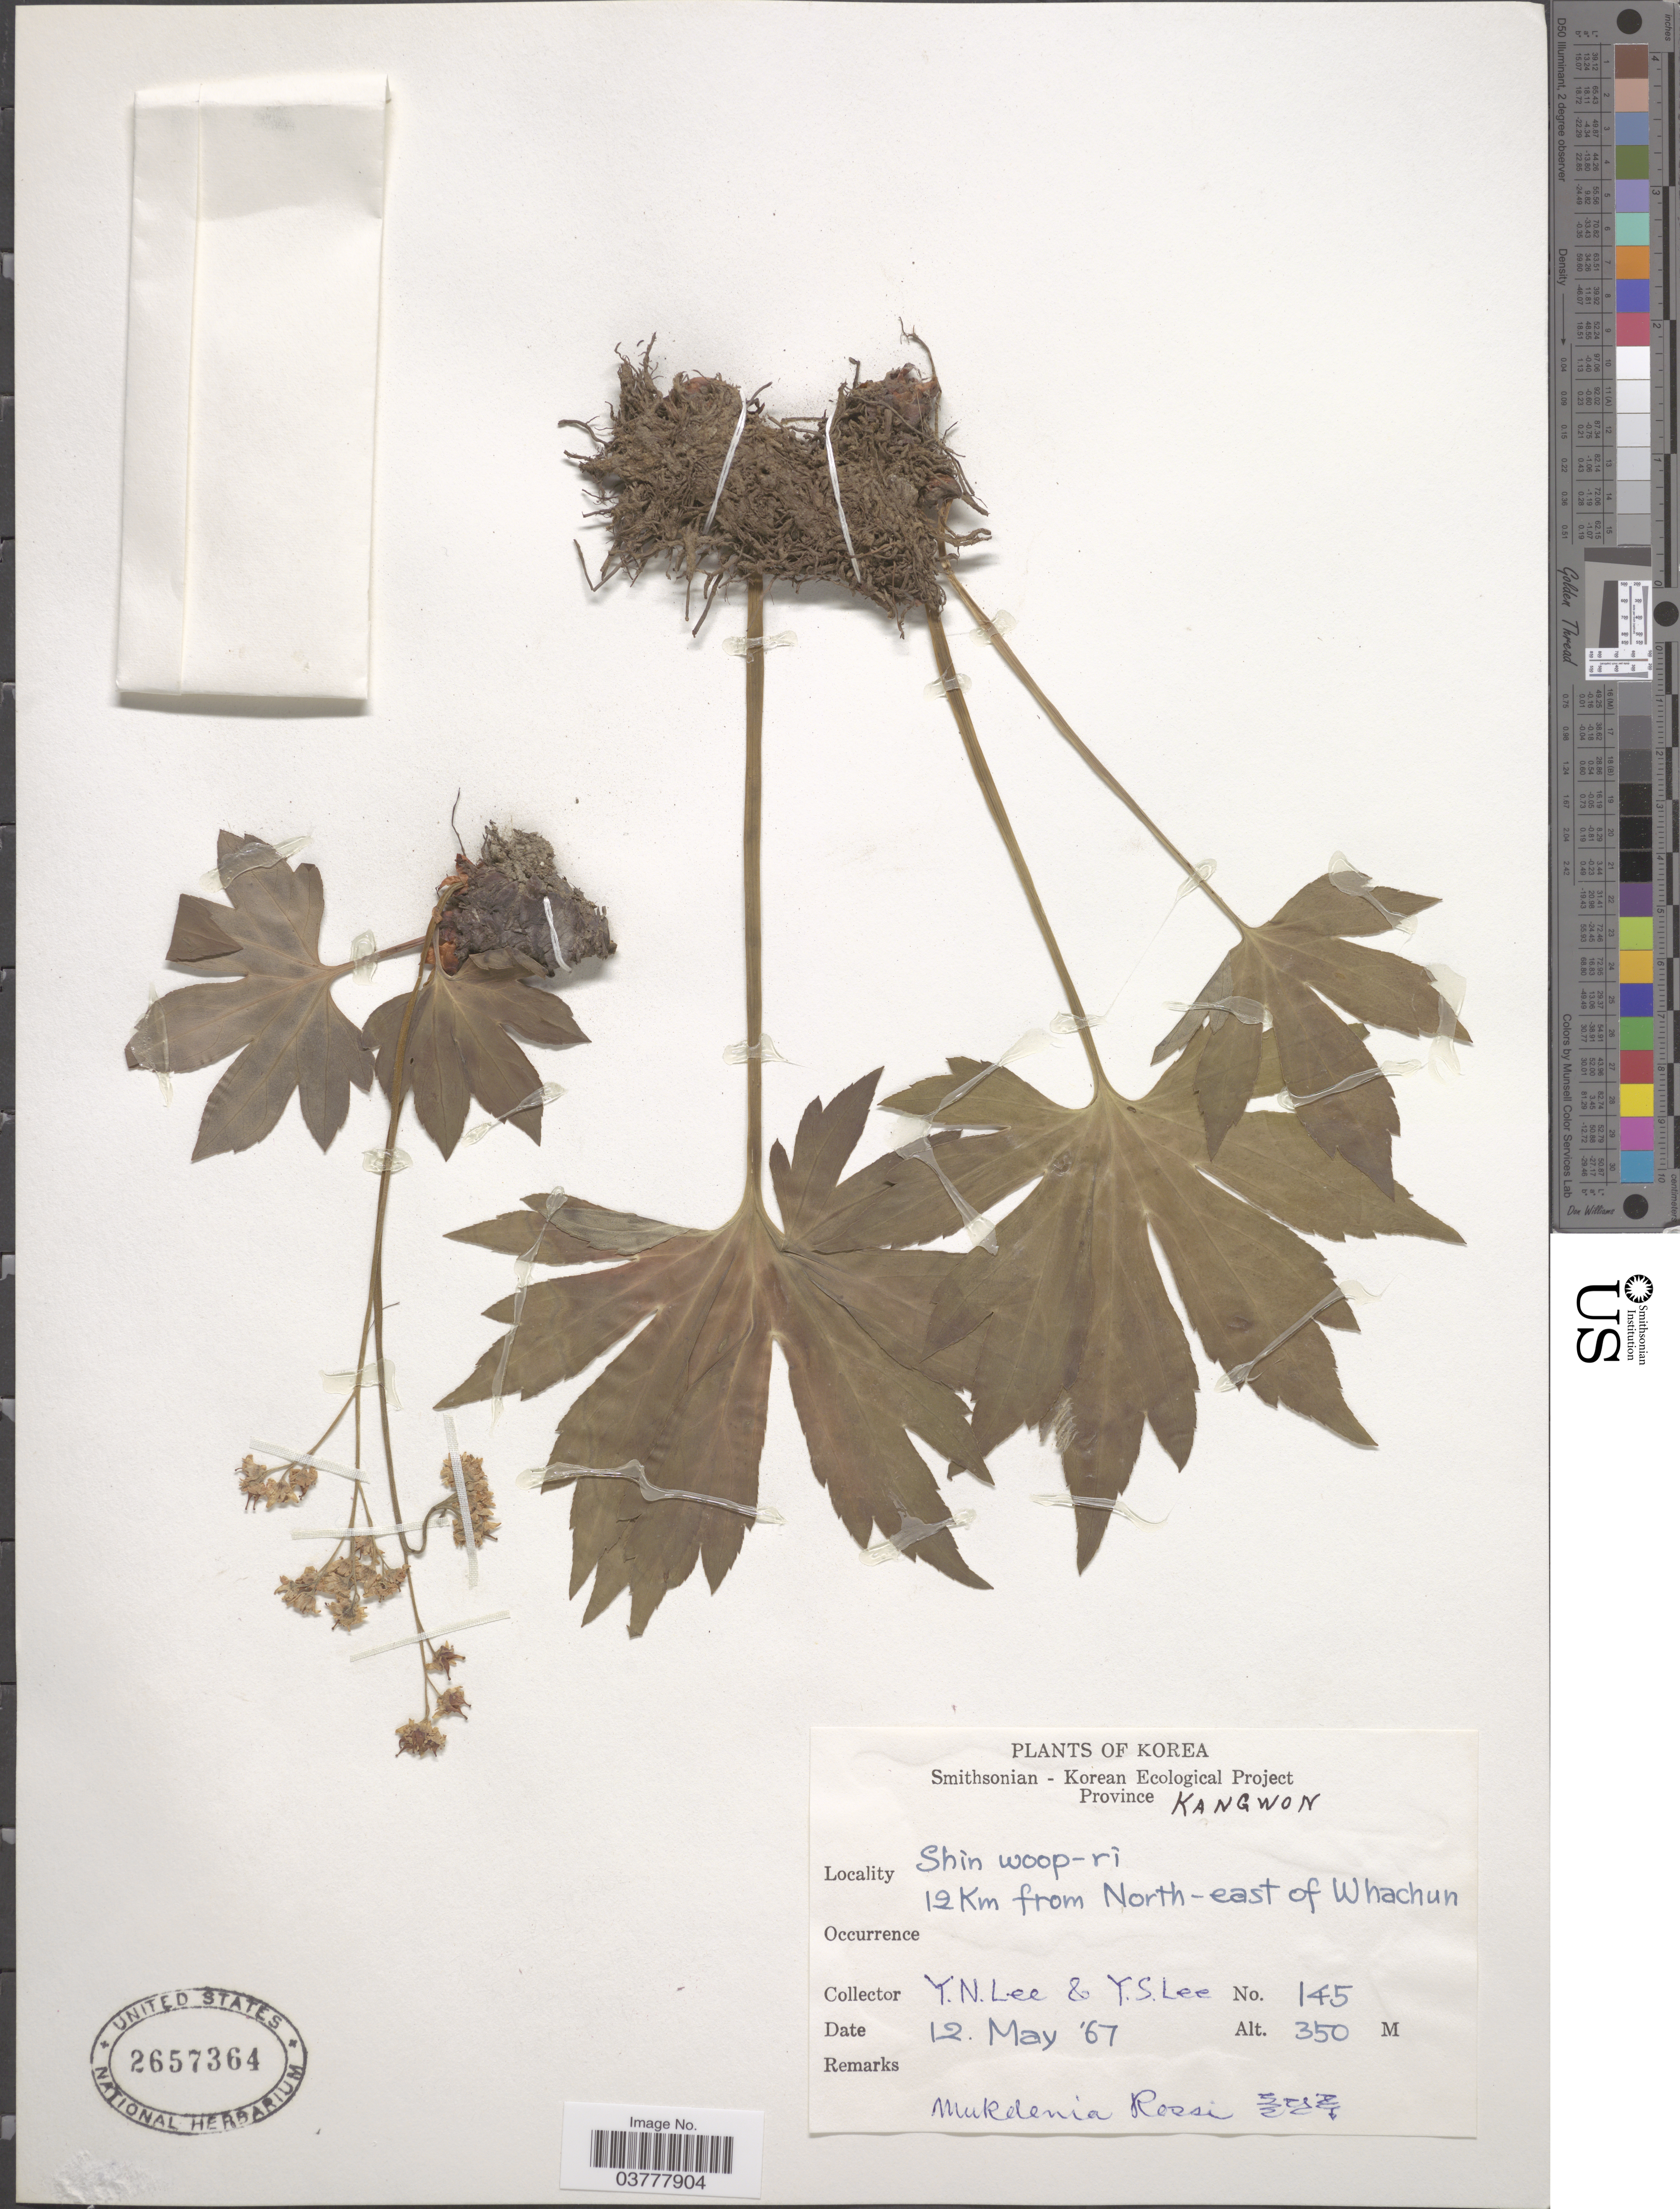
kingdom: Plantae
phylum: Tracheophyta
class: Magnoliopsida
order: Saxifragales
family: Saxifragaceae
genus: Mukdenia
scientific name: Mukdenia rossii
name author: (Oliv.) Koidz.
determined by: Strong, Mark T., (BOT), Smithsonian Institution - National Museum of Natural History (UNITED STATES)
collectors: Y. N. Lee & Y. S. Lee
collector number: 145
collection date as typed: Transcribed d/m/y: 12/5/67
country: North Korea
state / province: Kangwon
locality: Shin woop-ri. 12 Km from North-east of Whachun.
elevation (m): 350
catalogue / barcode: US 2657364